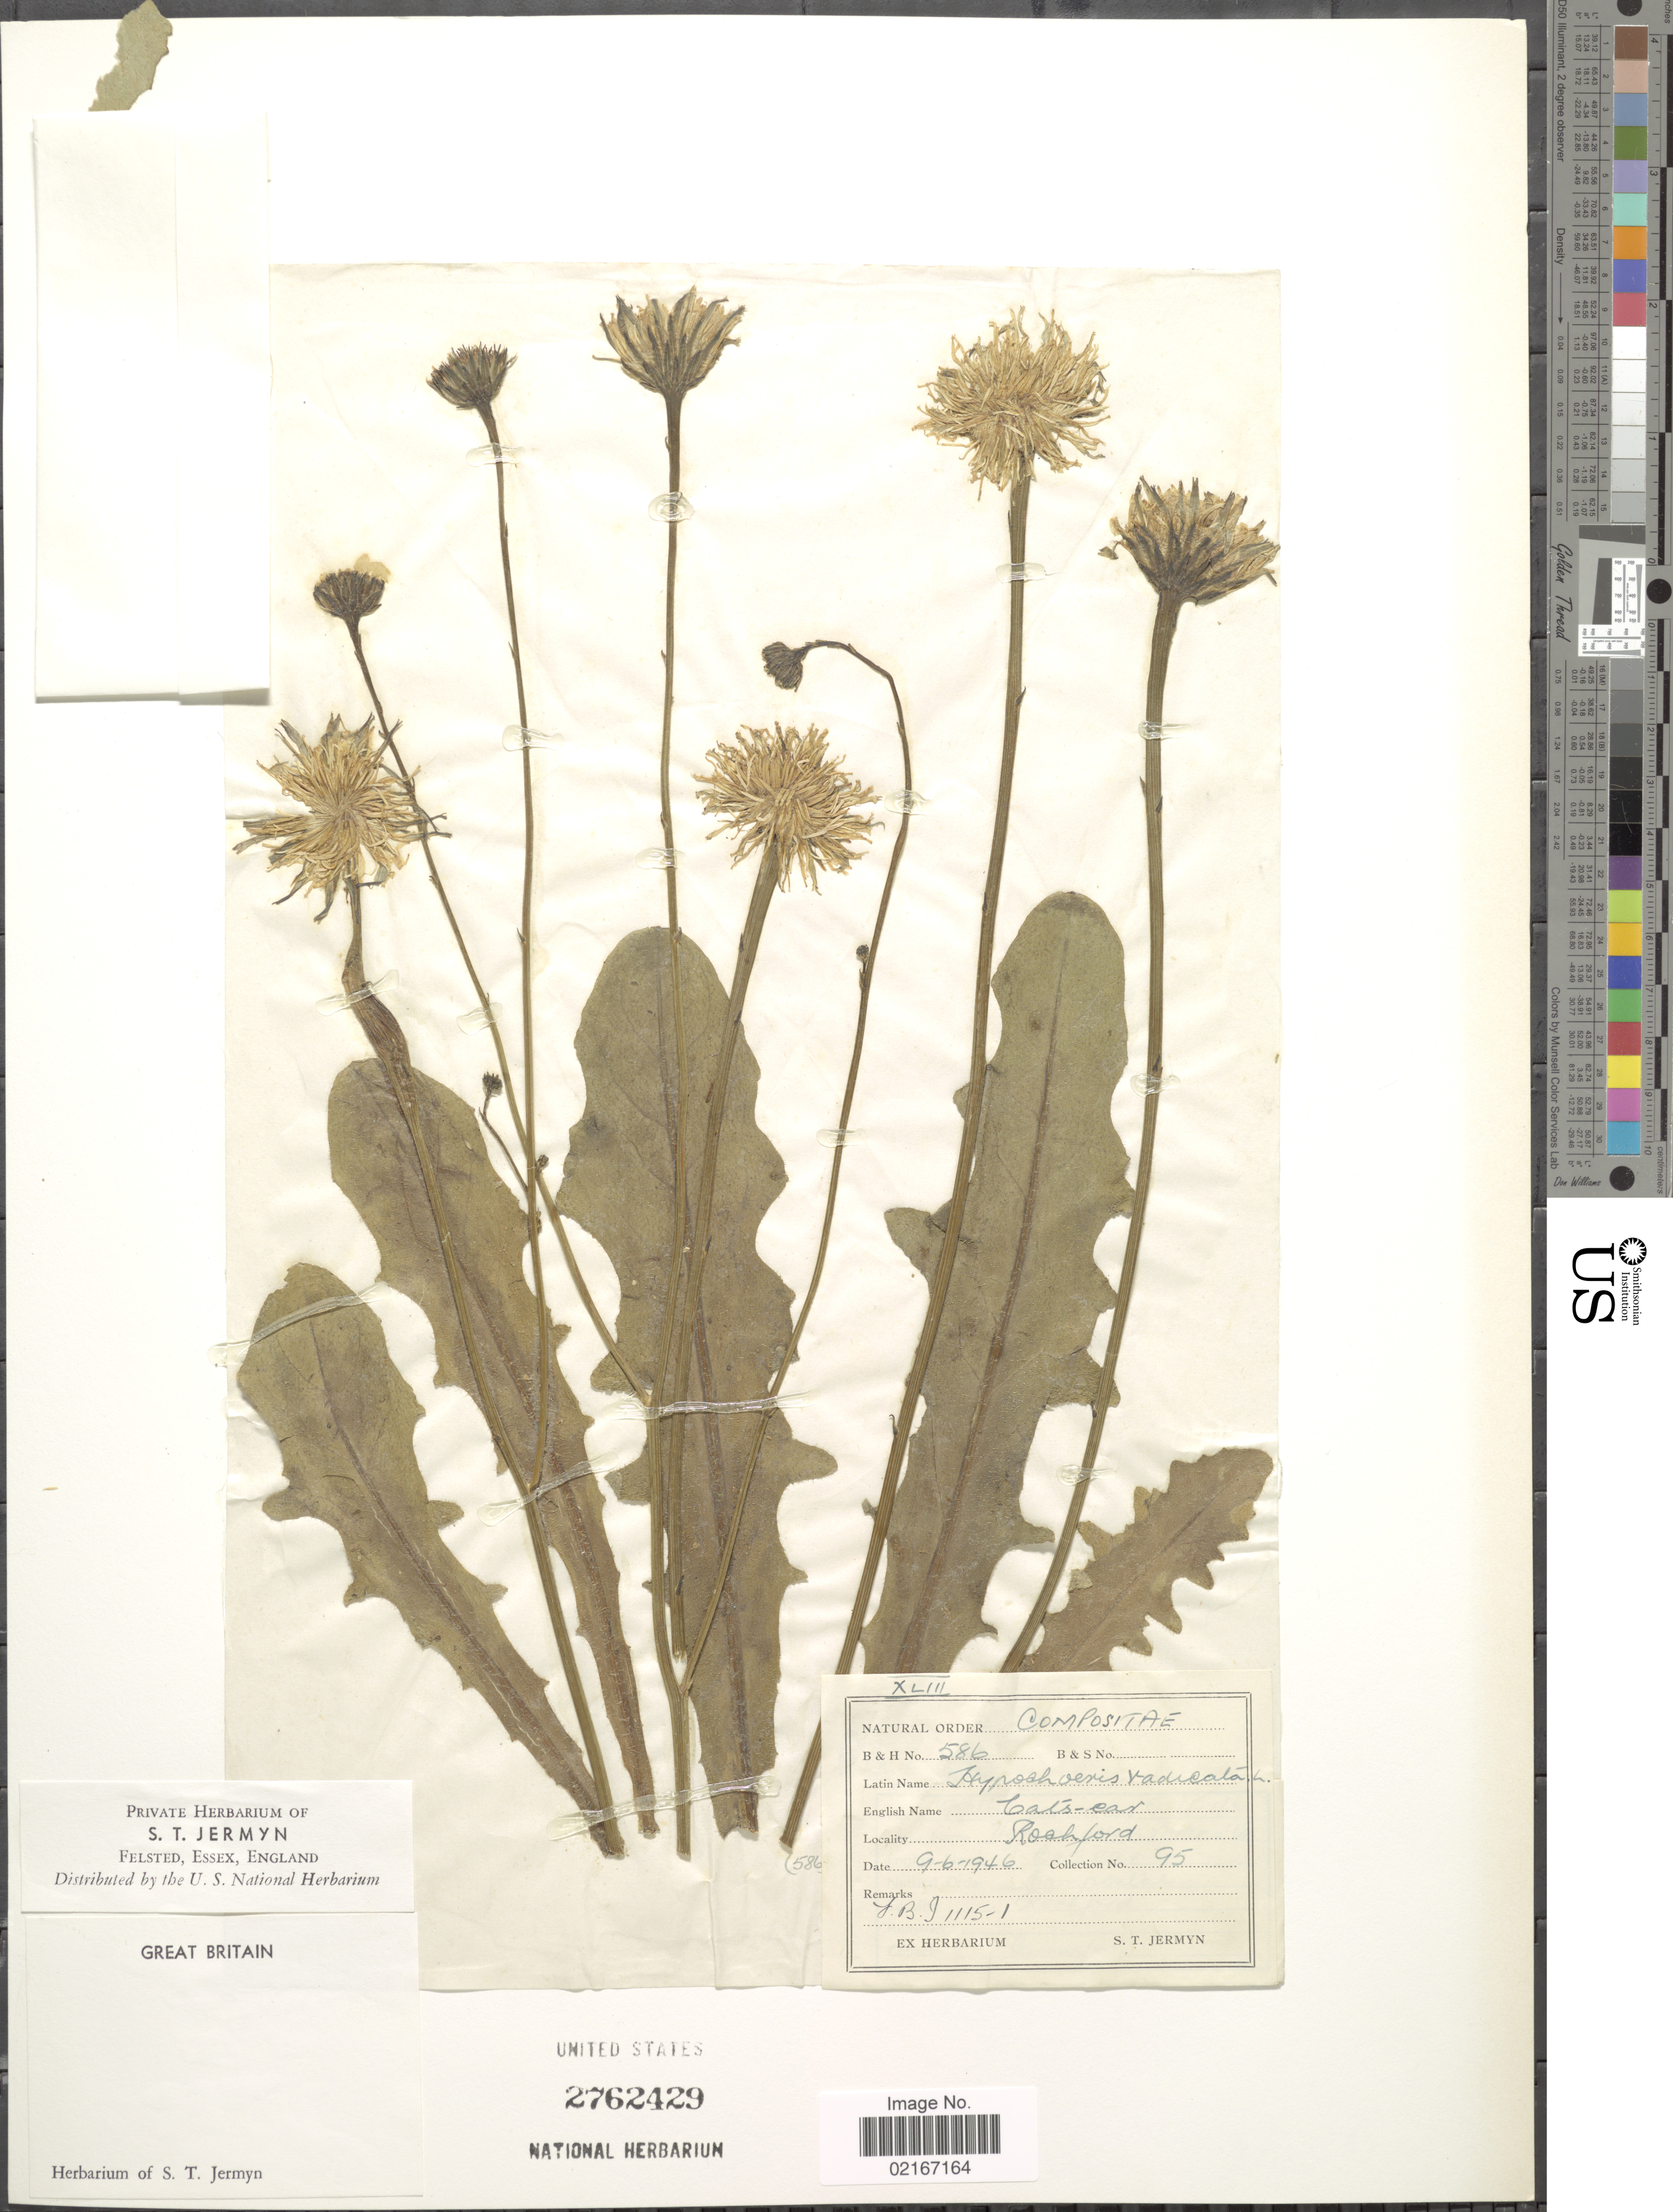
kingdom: Plantae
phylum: Tracheophyta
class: Magnoliopsida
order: Asterales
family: Asteraceae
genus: Hypochaeris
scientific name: Hypochaeris radicata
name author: L.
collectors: ex herb. S. T. Jermyn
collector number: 95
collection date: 1946-06-09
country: United Kingdom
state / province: England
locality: Rockford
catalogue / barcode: US 2762429